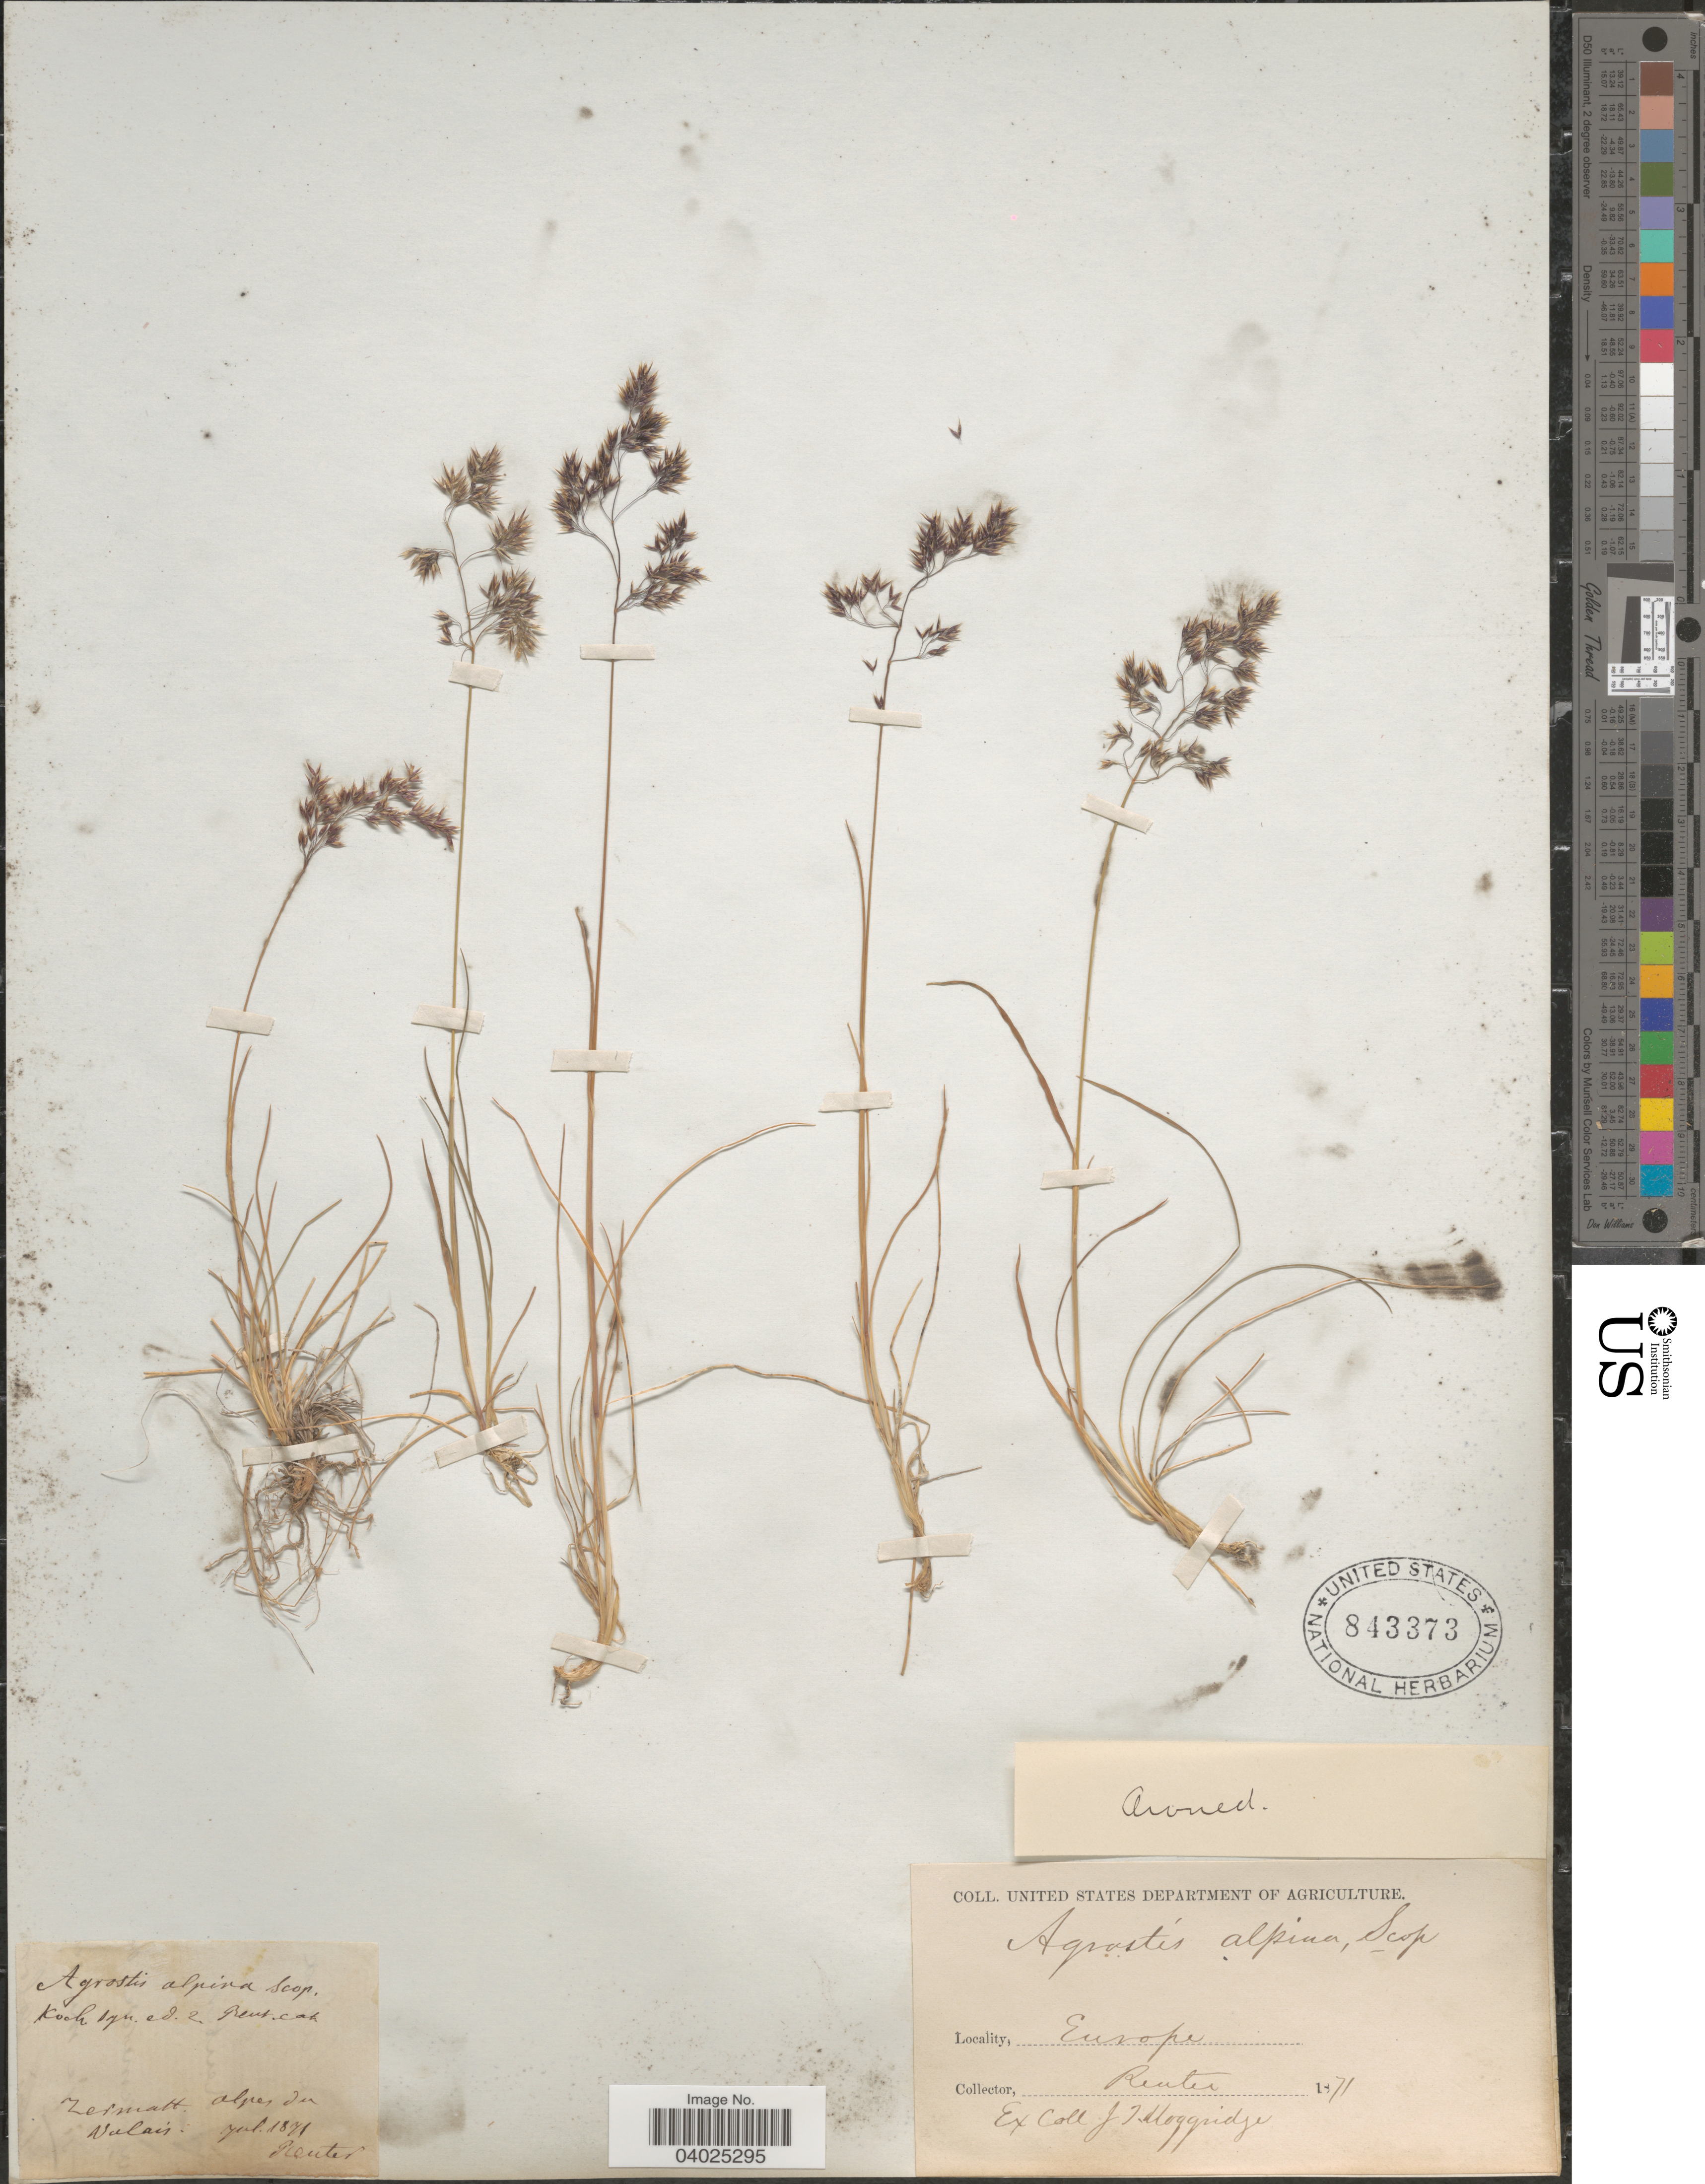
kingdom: Plantae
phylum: Tracheophyta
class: Liliopsida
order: Poales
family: Poaceae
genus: Alpagrostis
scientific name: Alpagrostis alpina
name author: (Scop.) P.M. Peterson et al.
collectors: -. Reuter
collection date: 1871-07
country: Switzerland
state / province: Valais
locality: Zermatt alpes. Europe.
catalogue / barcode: US 843373